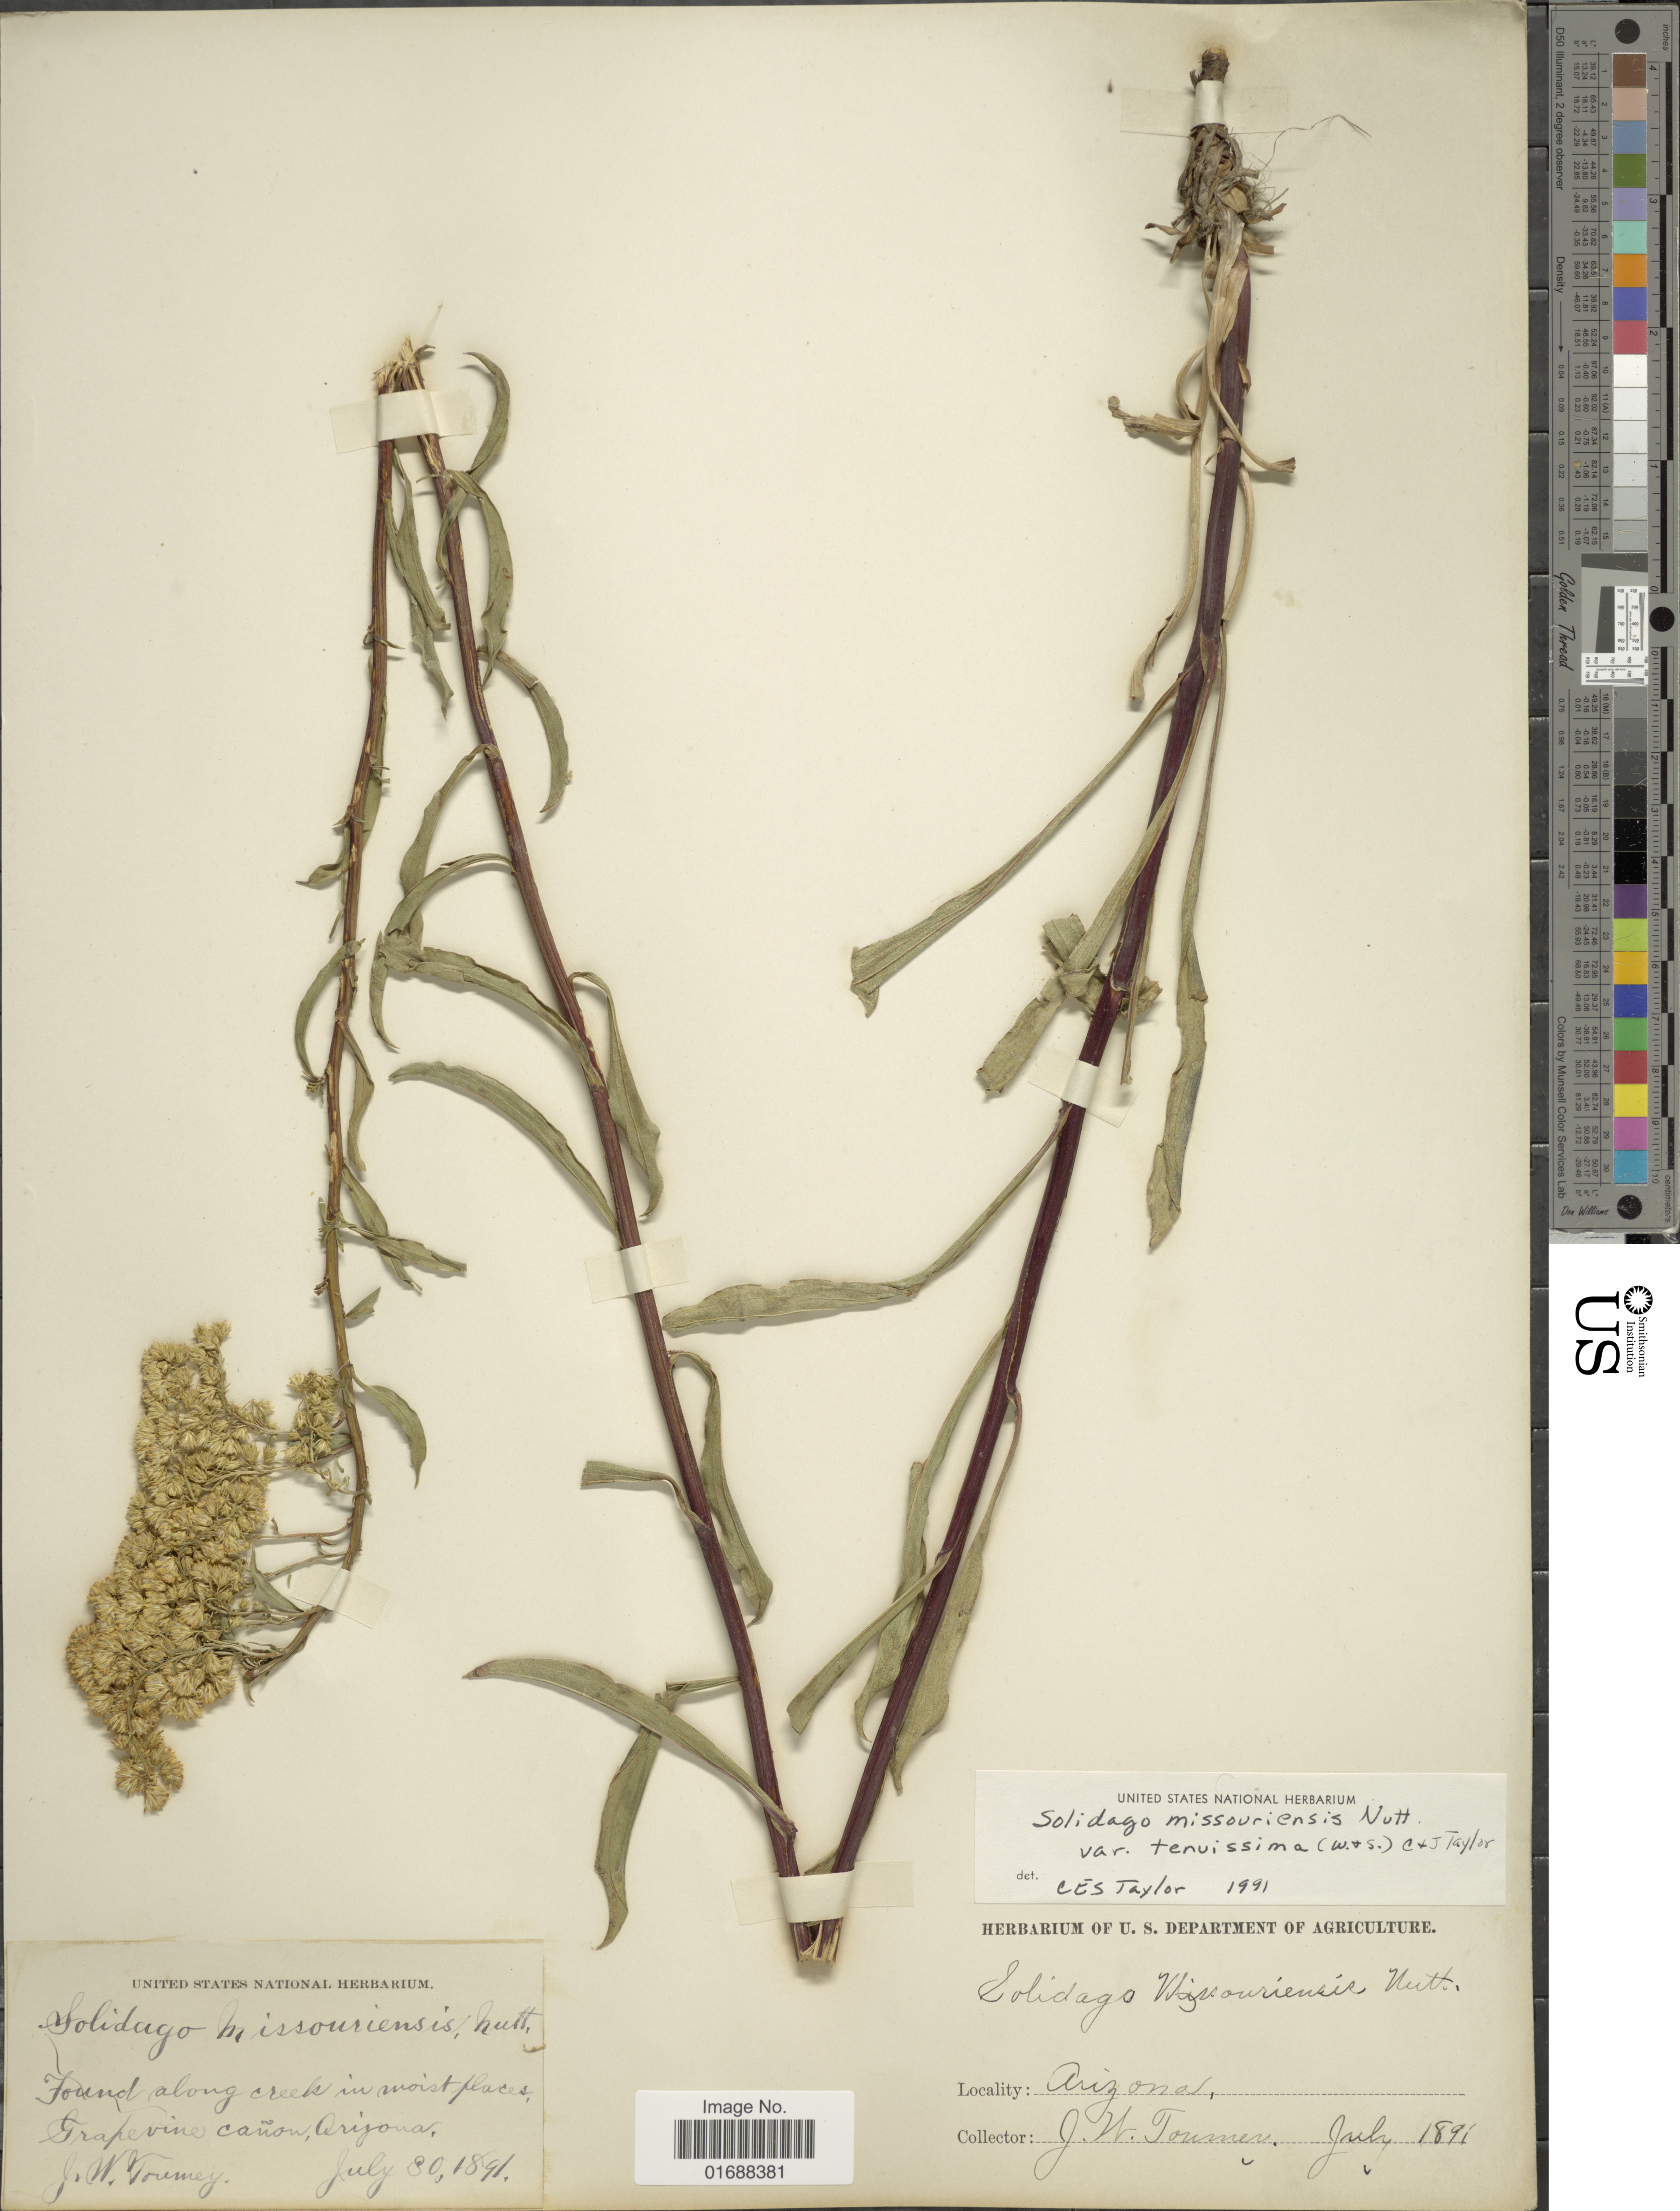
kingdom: Plantae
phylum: Tracheophyta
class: Magnoliopsida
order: Asterales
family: Asteraceae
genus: Solidago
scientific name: Solidago missouriensis var. tenuissima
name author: (Wooton & Standl.) C.E.S. Taylor & R.J. Taylor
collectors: J. W. Toumey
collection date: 1891-07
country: United States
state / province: Arizona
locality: Along Creek in moist places Grapevine Canon, Arizona,